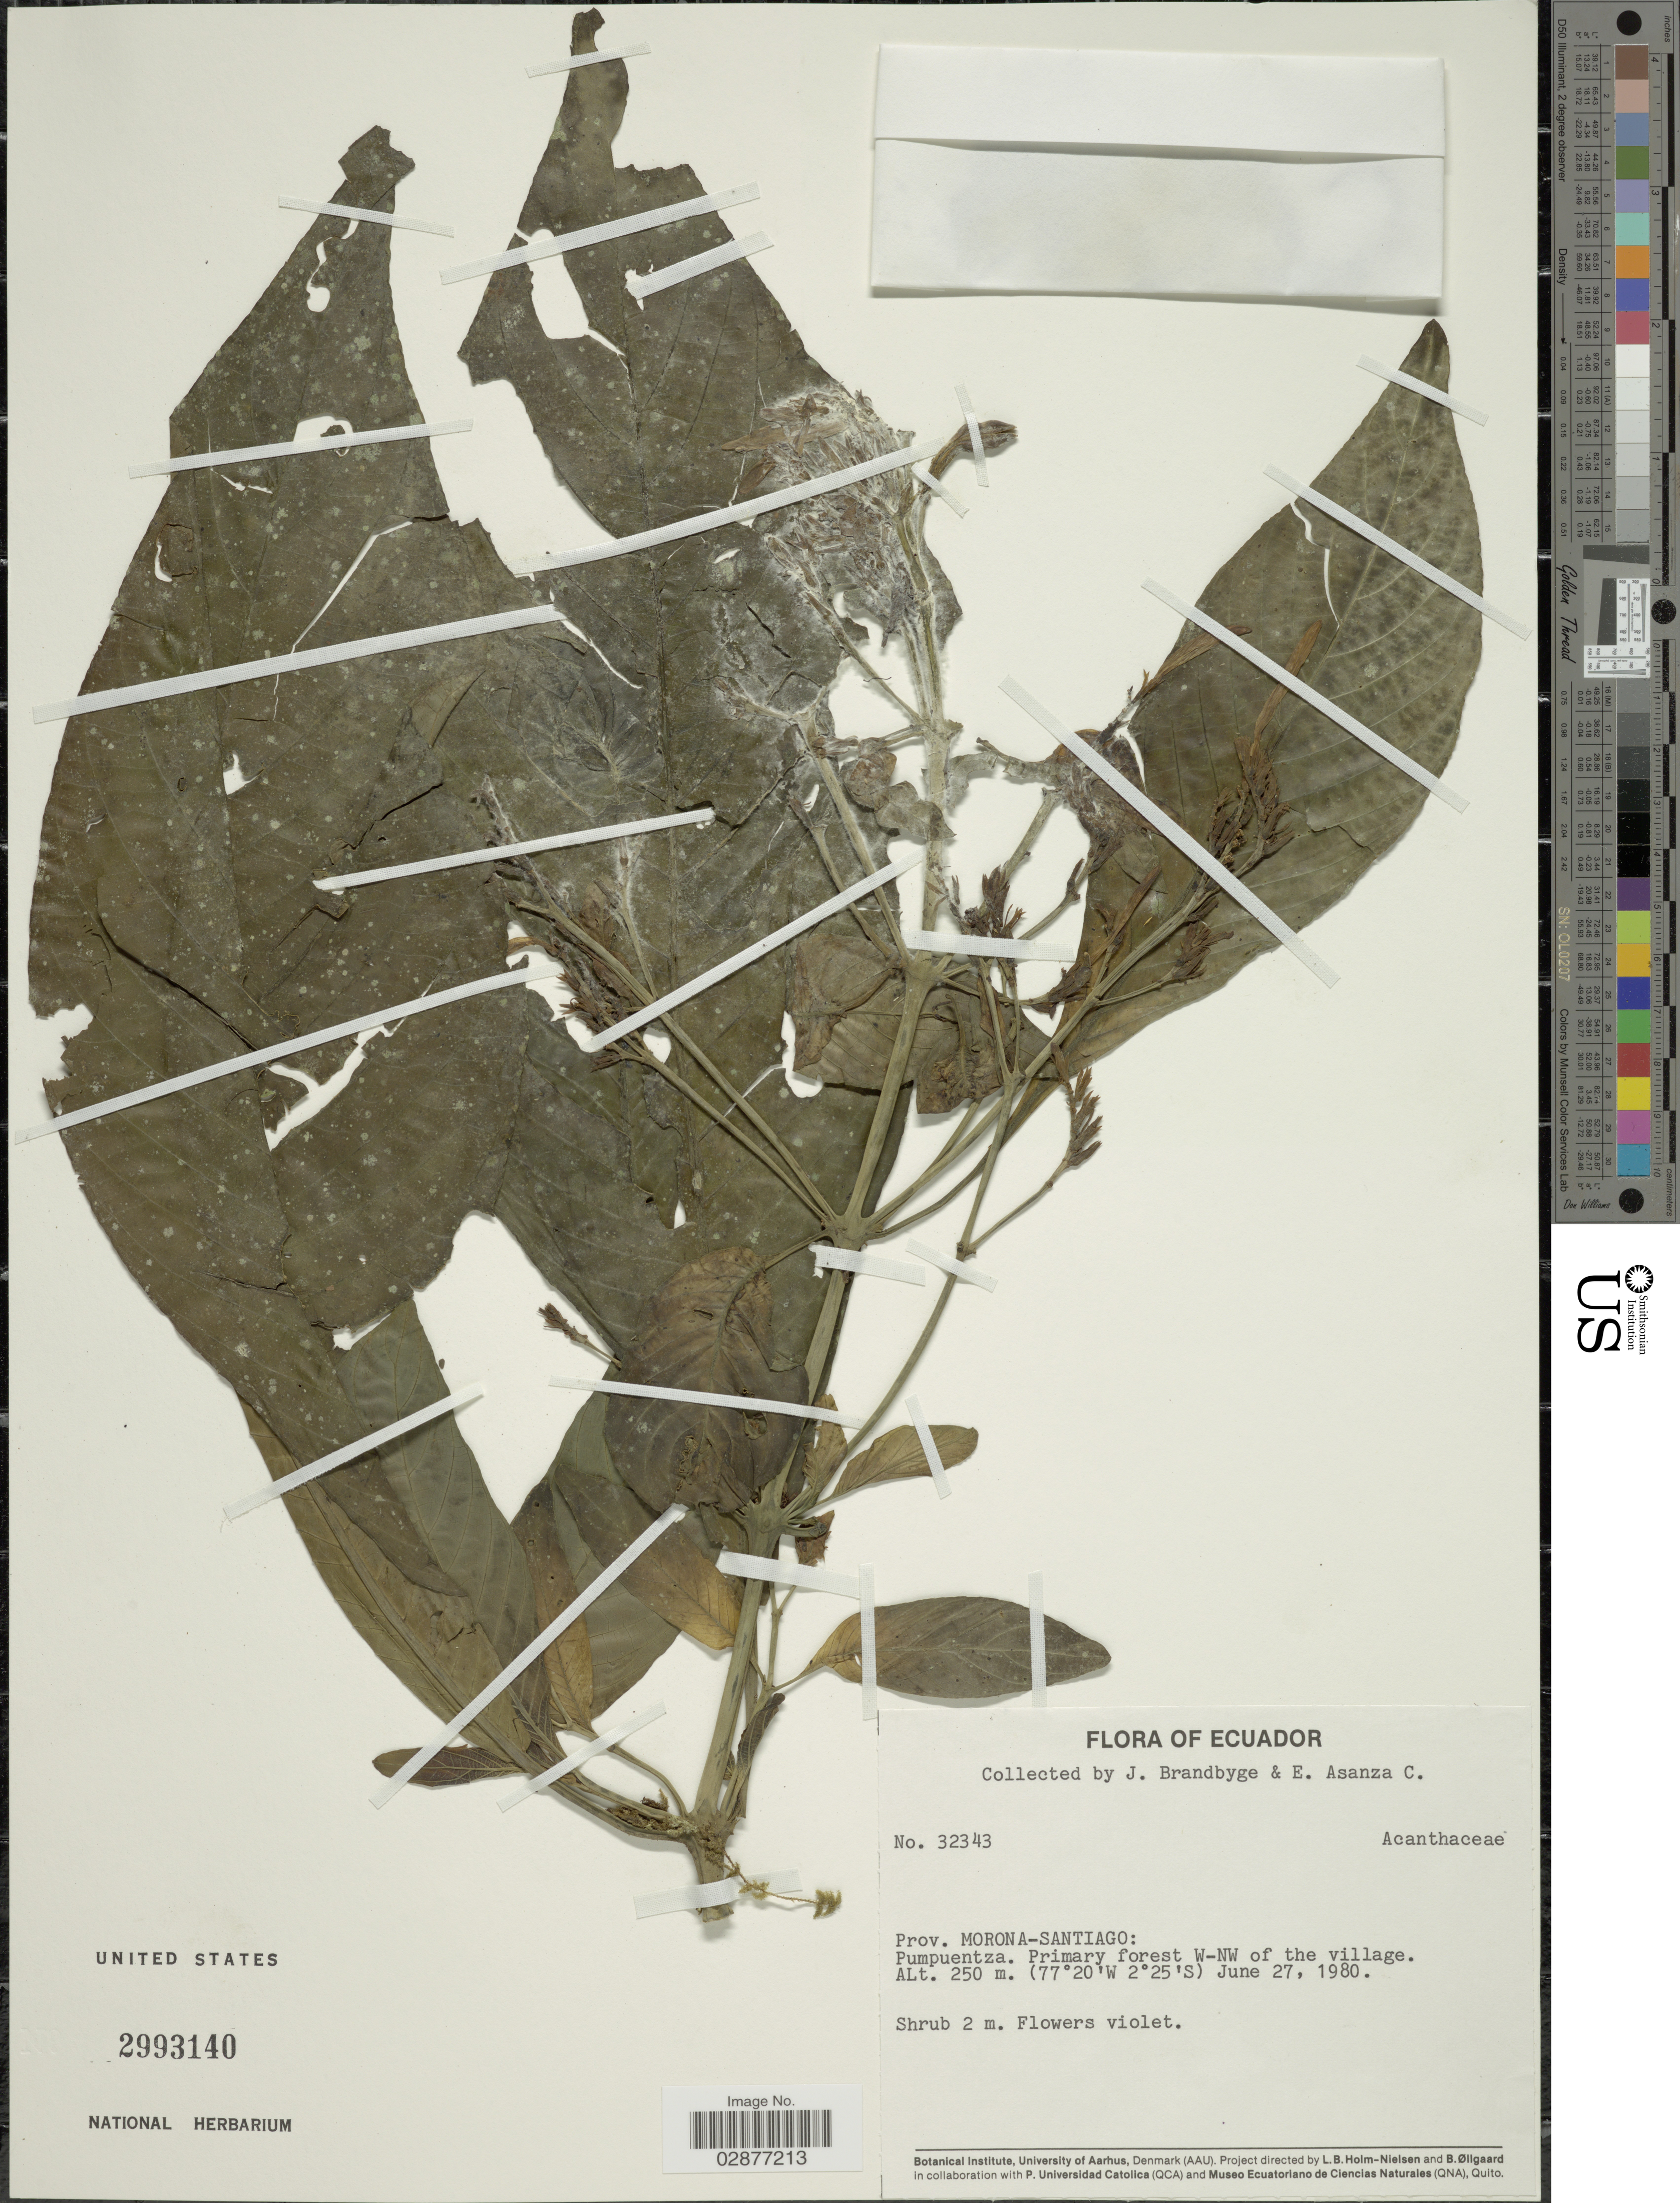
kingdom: Plantae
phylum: Tracheophyta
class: Magnoliopsida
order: Lamiales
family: Acanthaceae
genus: Justicia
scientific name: Justicia appendiculata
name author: (Ruiz & Pav.) Vahl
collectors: J. Brandbyge & E. Asanza C.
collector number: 32343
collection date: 1980-06-27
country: Ecuador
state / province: Morona-Santiago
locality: Pumpuentza. Primary forest W-NW of the village.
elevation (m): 250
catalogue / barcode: US 2993140